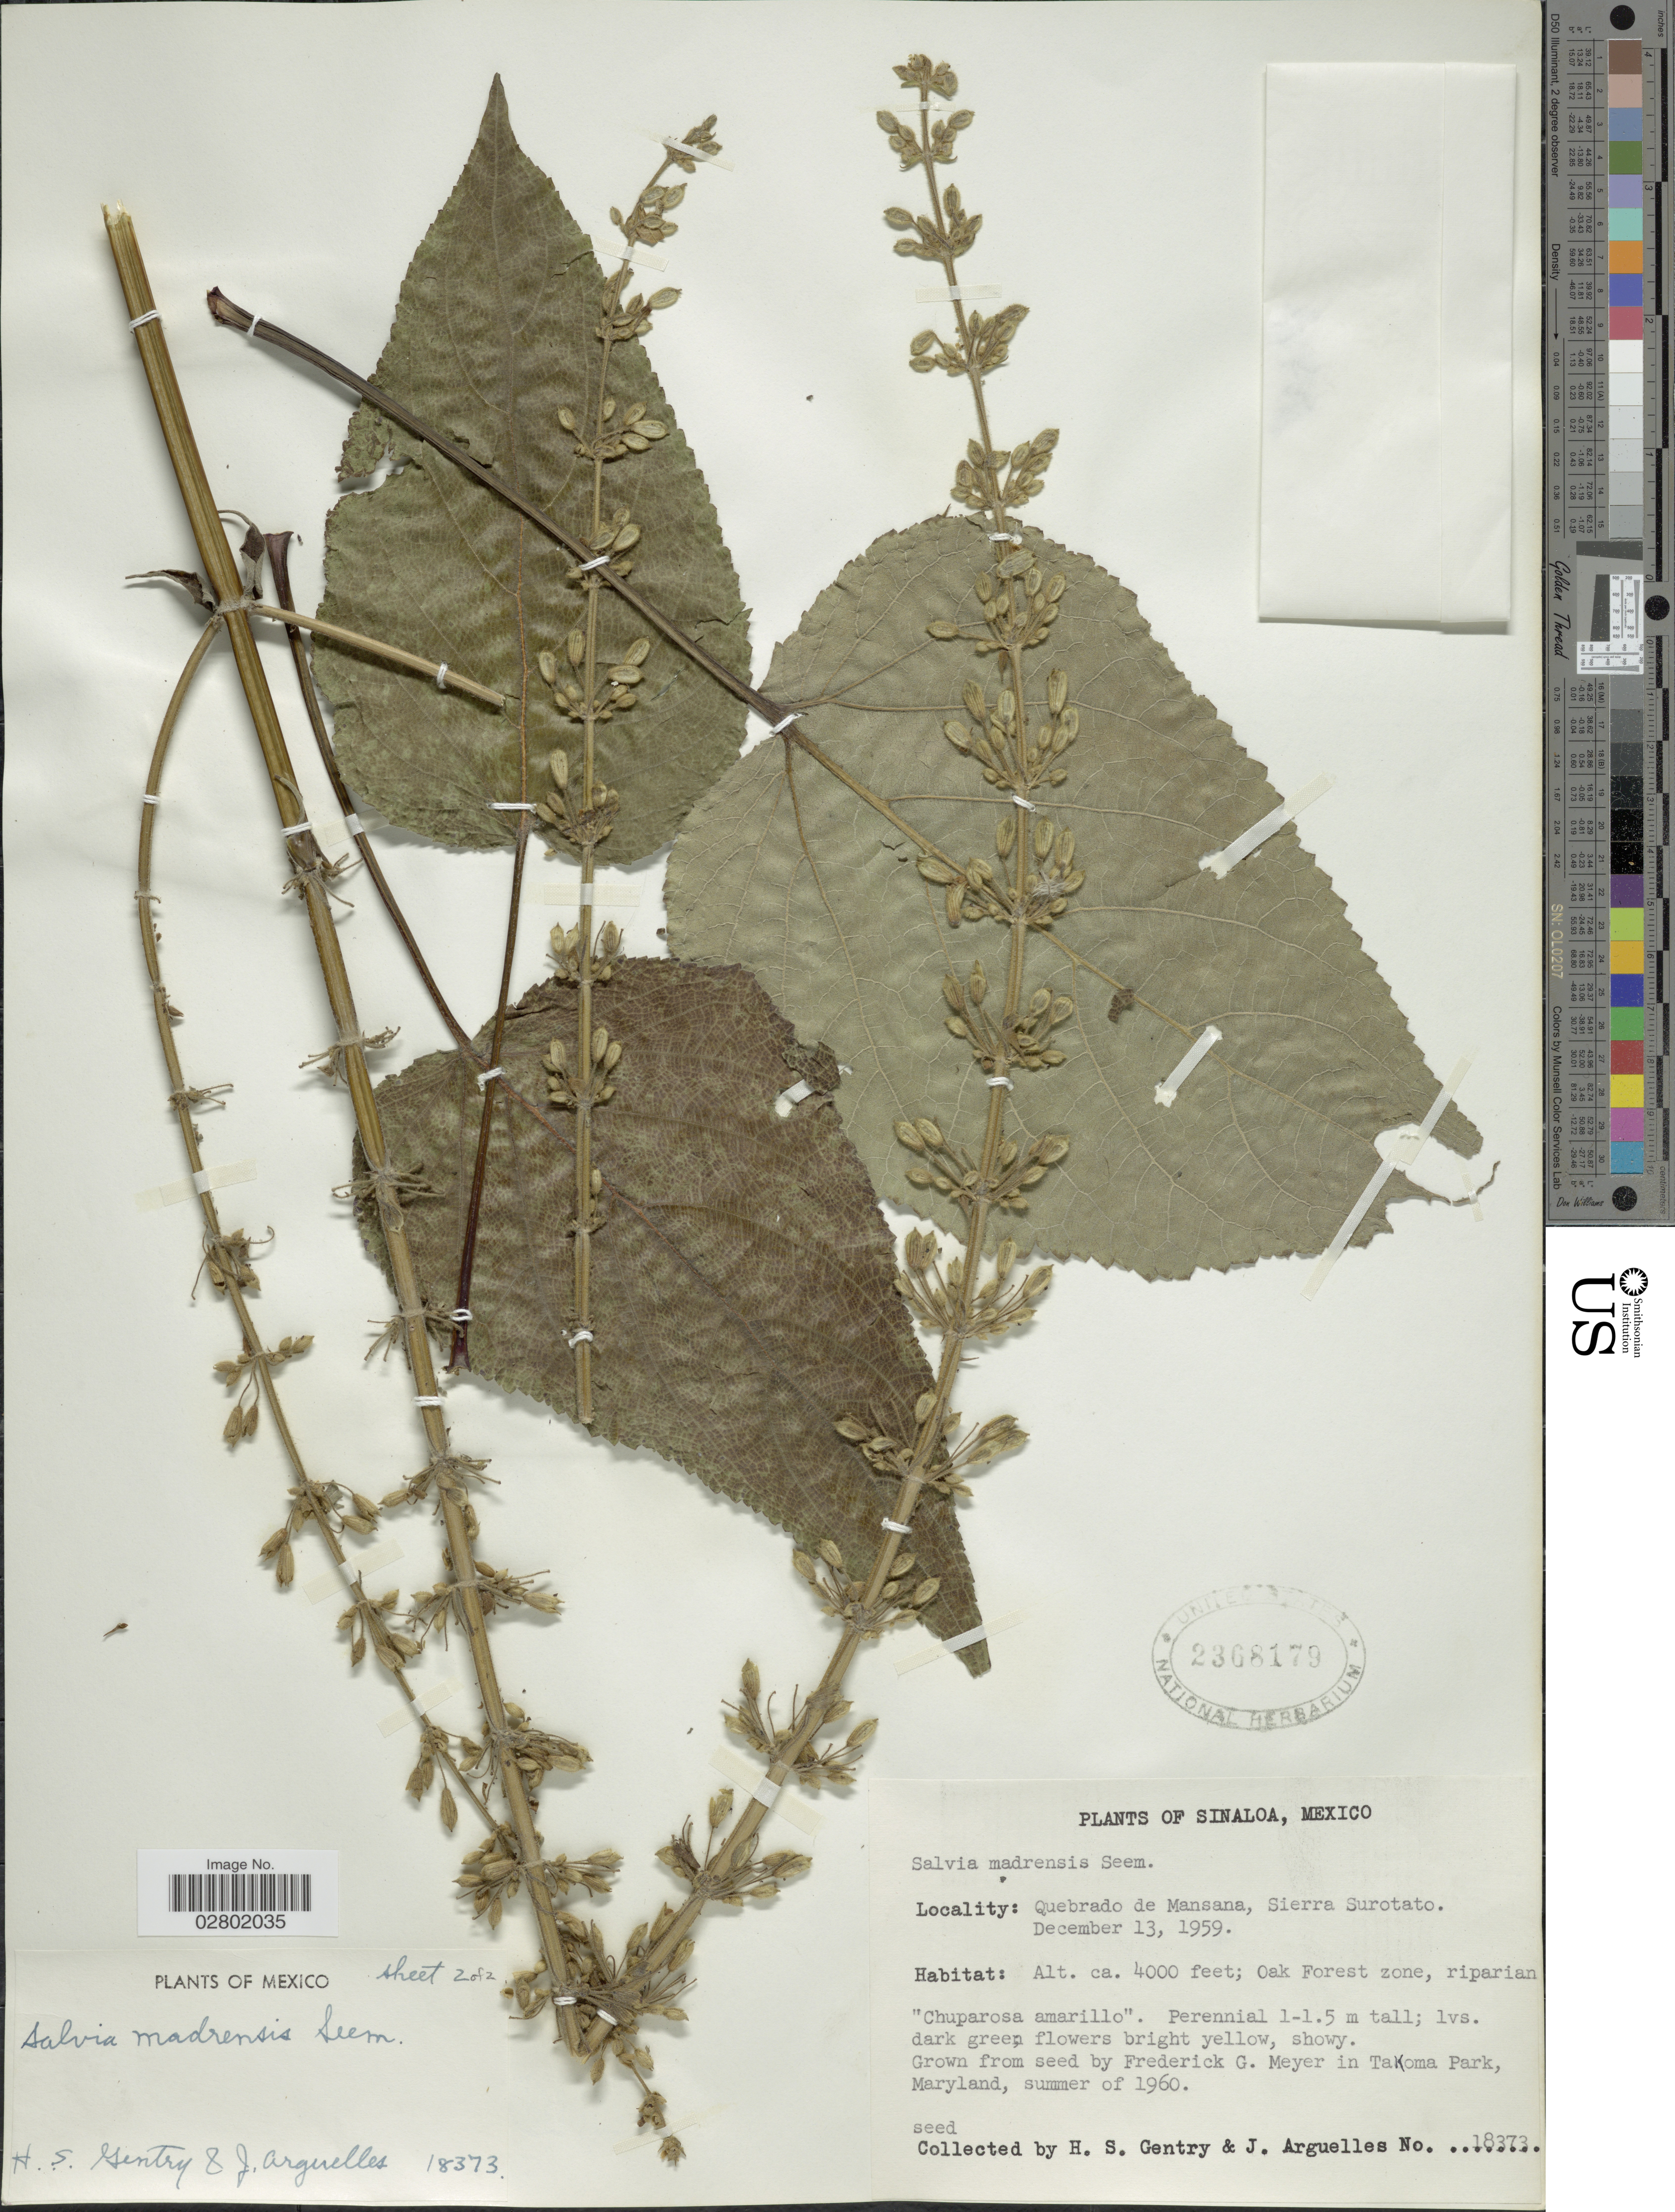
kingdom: Plantae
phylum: Tracheophyta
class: Magnoliopsida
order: Lamiales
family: Lamiaceae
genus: Salvia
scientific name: Salvia madrensis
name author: Seem.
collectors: F. G. Meyer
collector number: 18373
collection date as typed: summer 1960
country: United States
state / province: Maryland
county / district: Montgomery / Prince George's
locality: Takoma Park.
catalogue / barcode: US 2368179